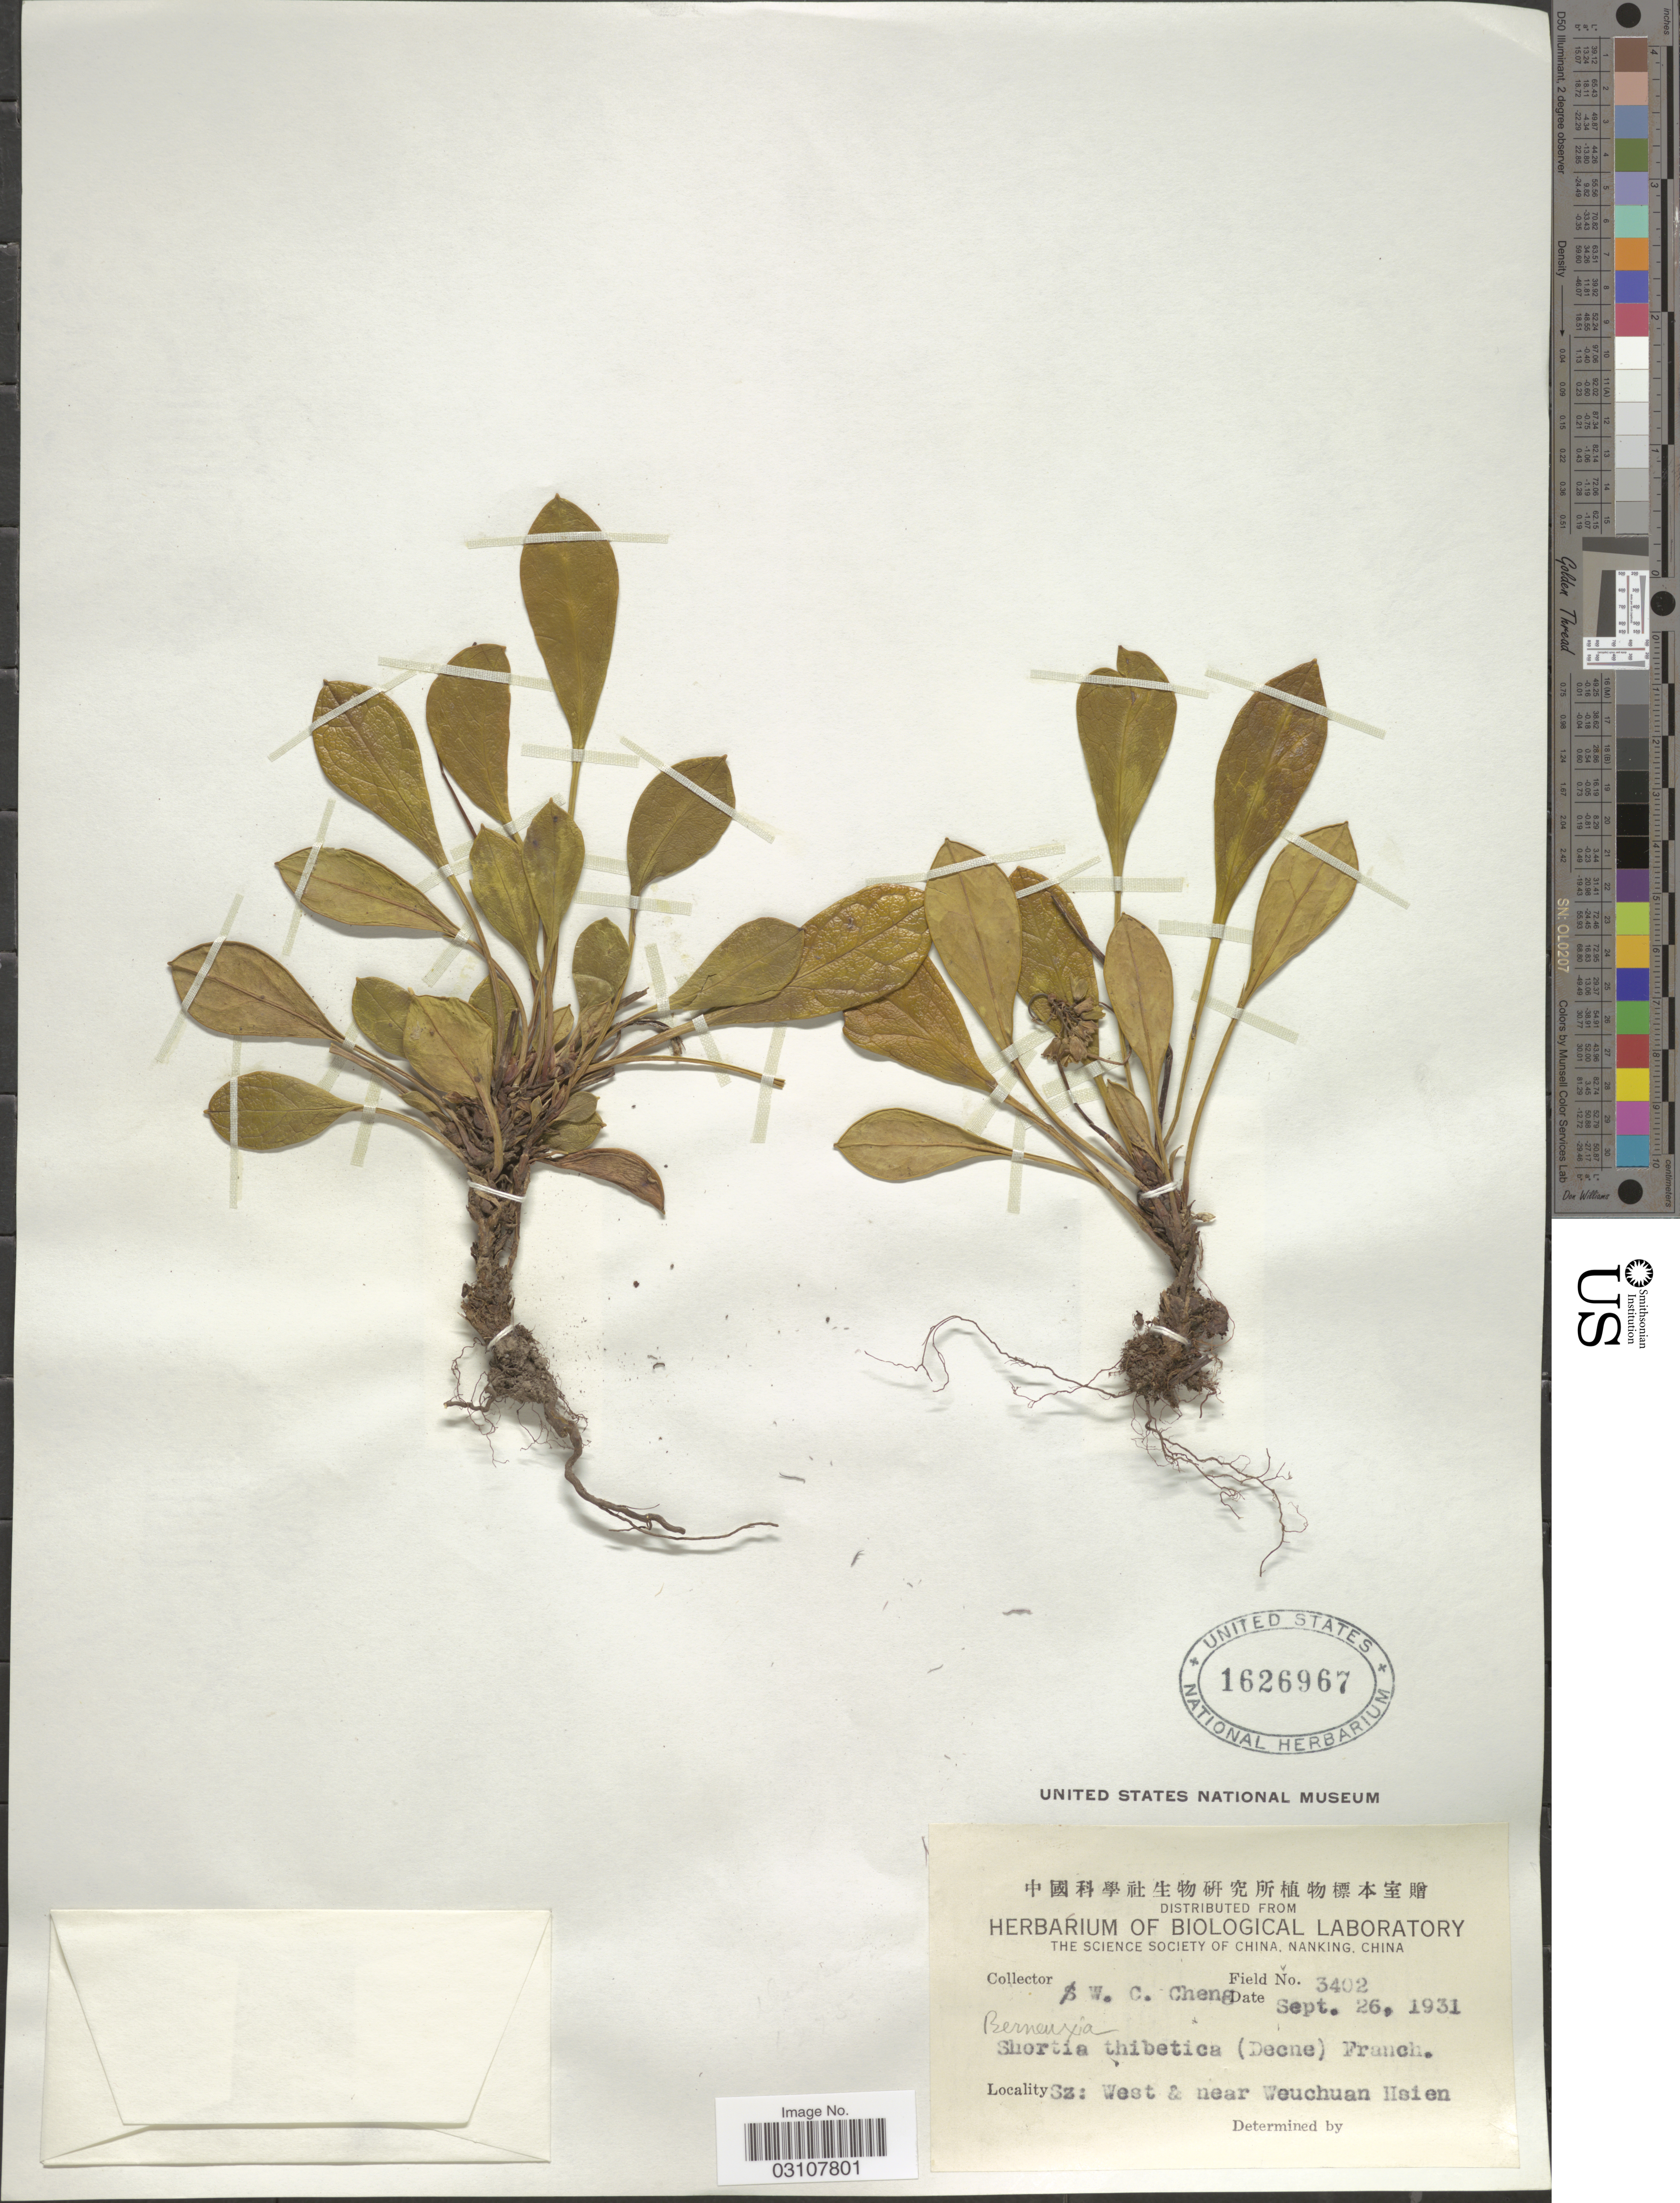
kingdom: Plantae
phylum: Tracheophyta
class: Magnoliopsida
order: Ericales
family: Diapensiaceae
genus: Berneuxia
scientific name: Berneuxia thibetica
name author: Decne.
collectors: W. C. Cheng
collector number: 3402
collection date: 1931-09-26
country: China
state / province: Sichuan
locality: Sz: West & near Weuchuan Hsien.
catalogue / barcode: US 1626967